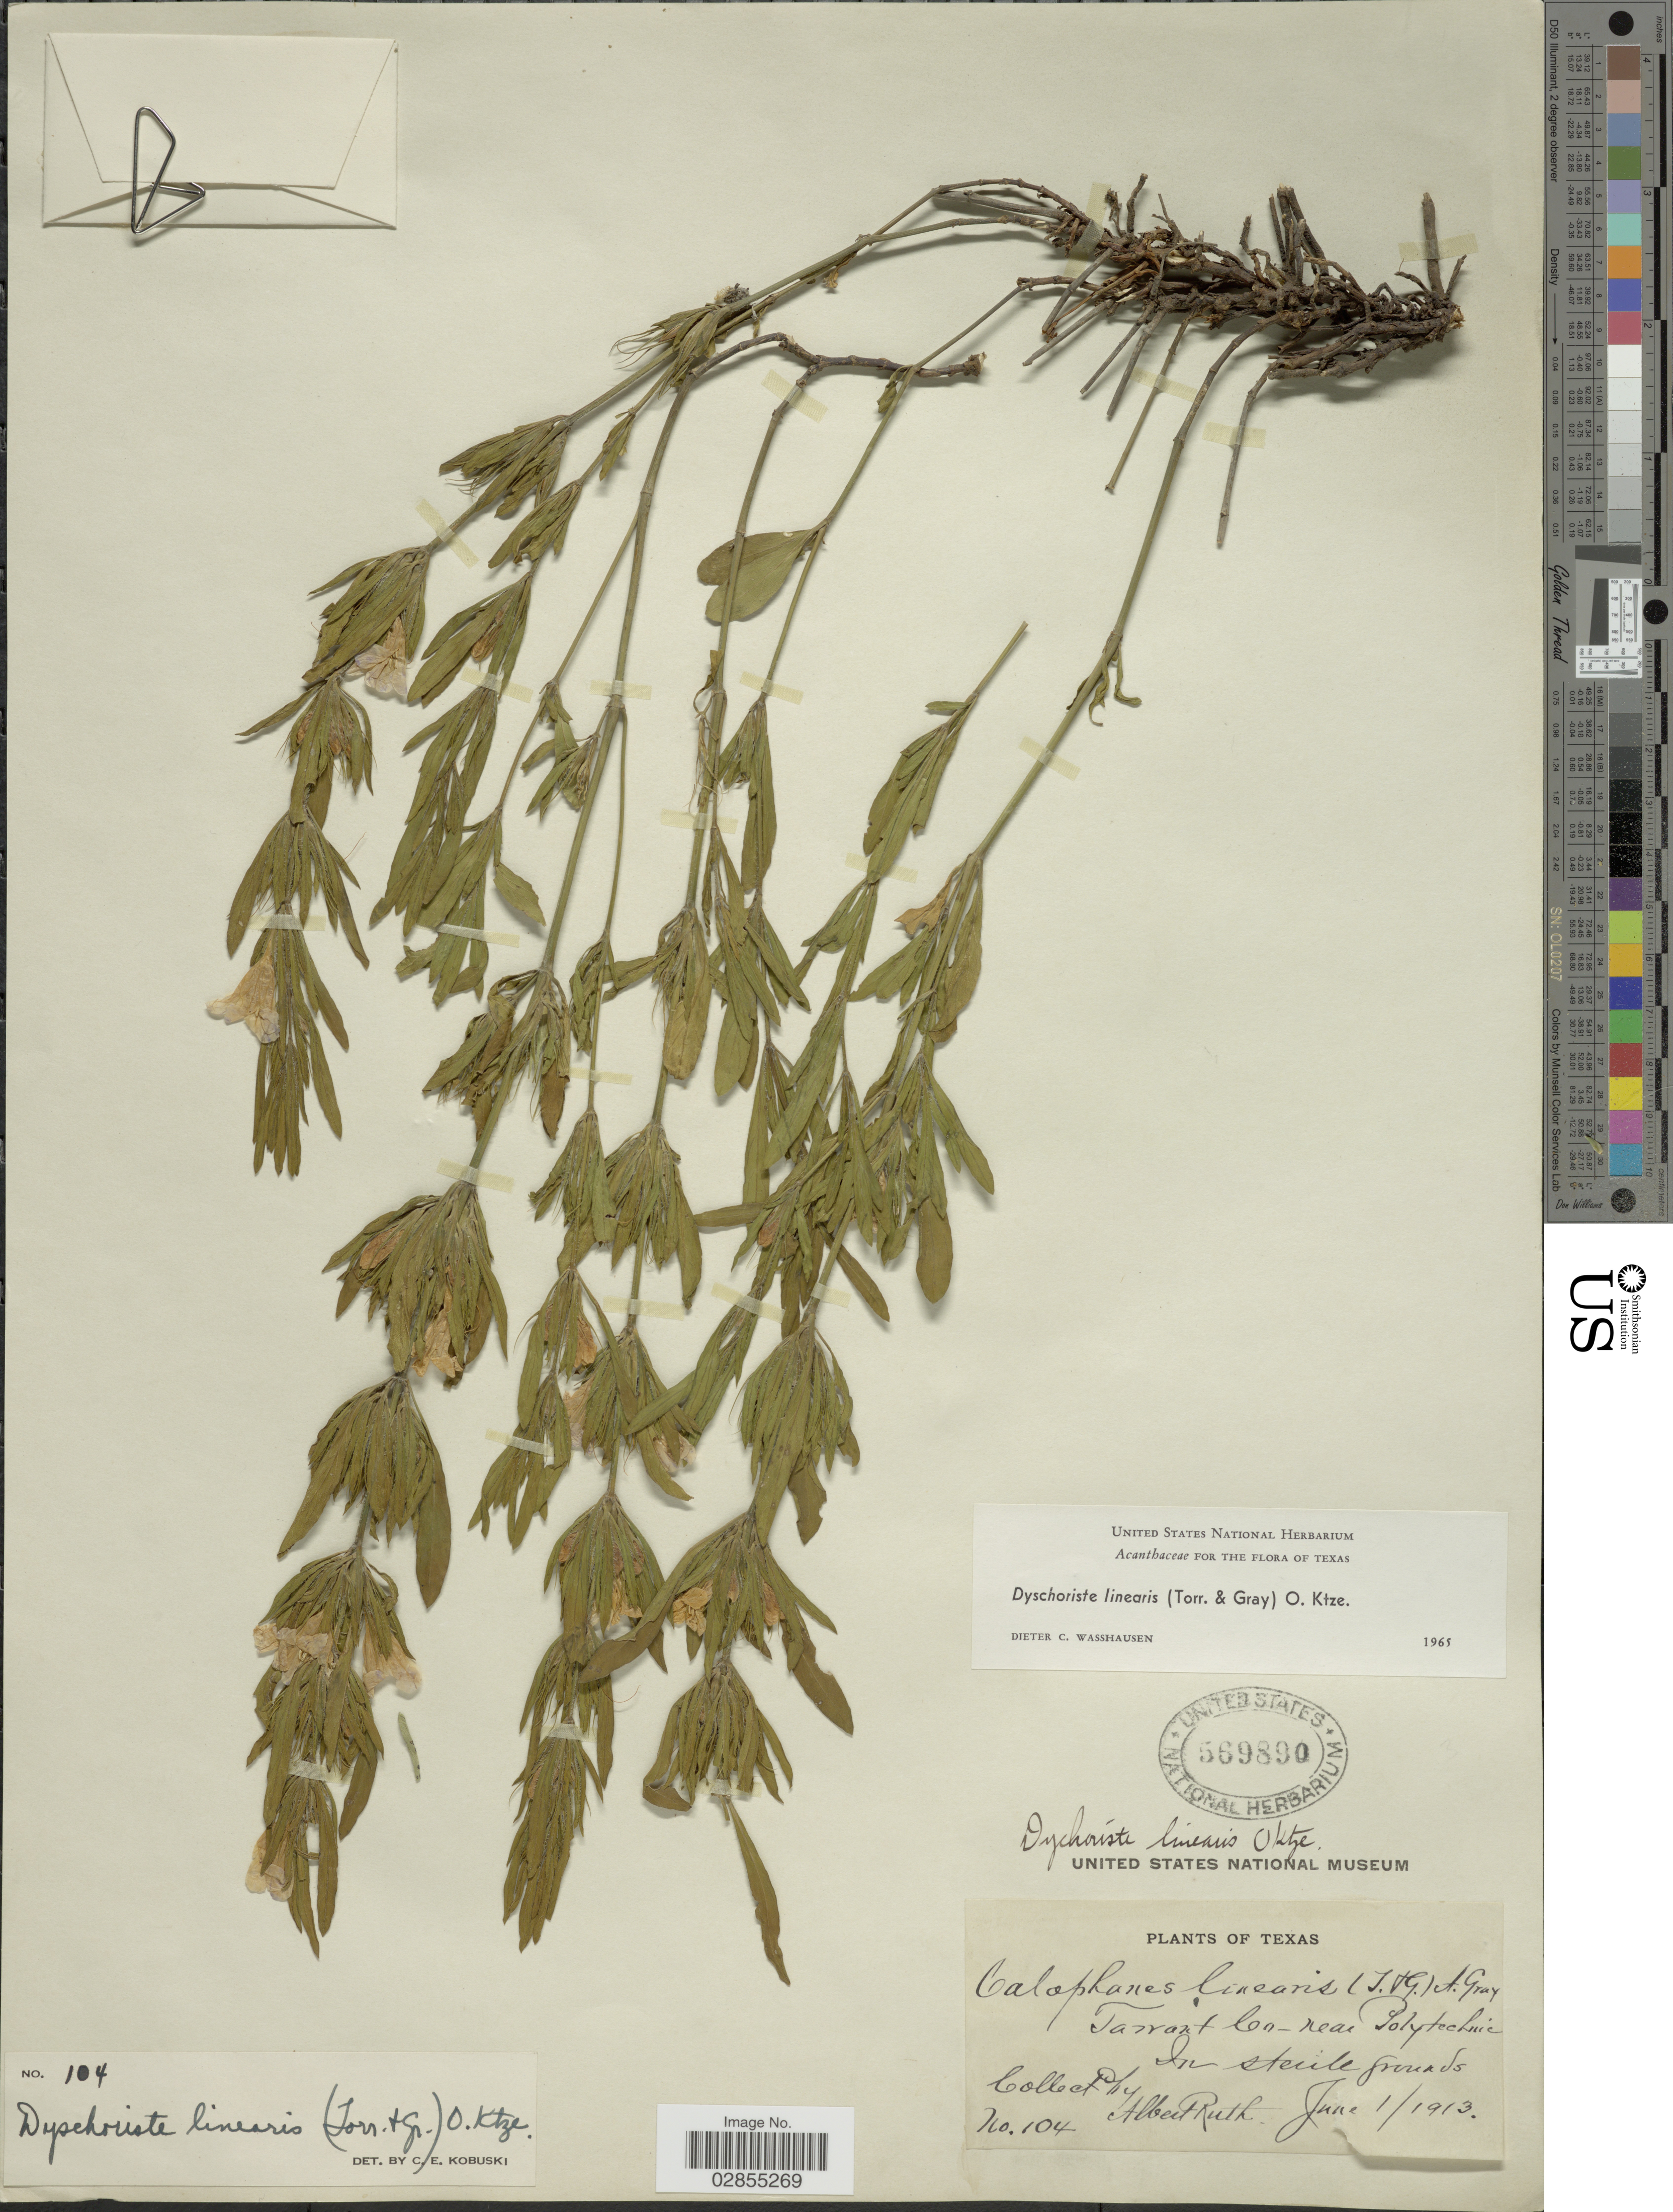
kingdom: Plantae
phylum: Tracheophyta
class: Magnoliopsida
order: Lamiales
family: Acanthaceae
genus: Dyschoriste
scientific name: Dyschoriste linearis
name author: (Torr. & A. Gray) Kuntze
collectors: A. Ruth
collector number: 104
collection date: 1913-06-01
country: United States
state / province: Texas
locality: Tarrant Co-Near Polytechnic.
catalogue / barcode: US 569890